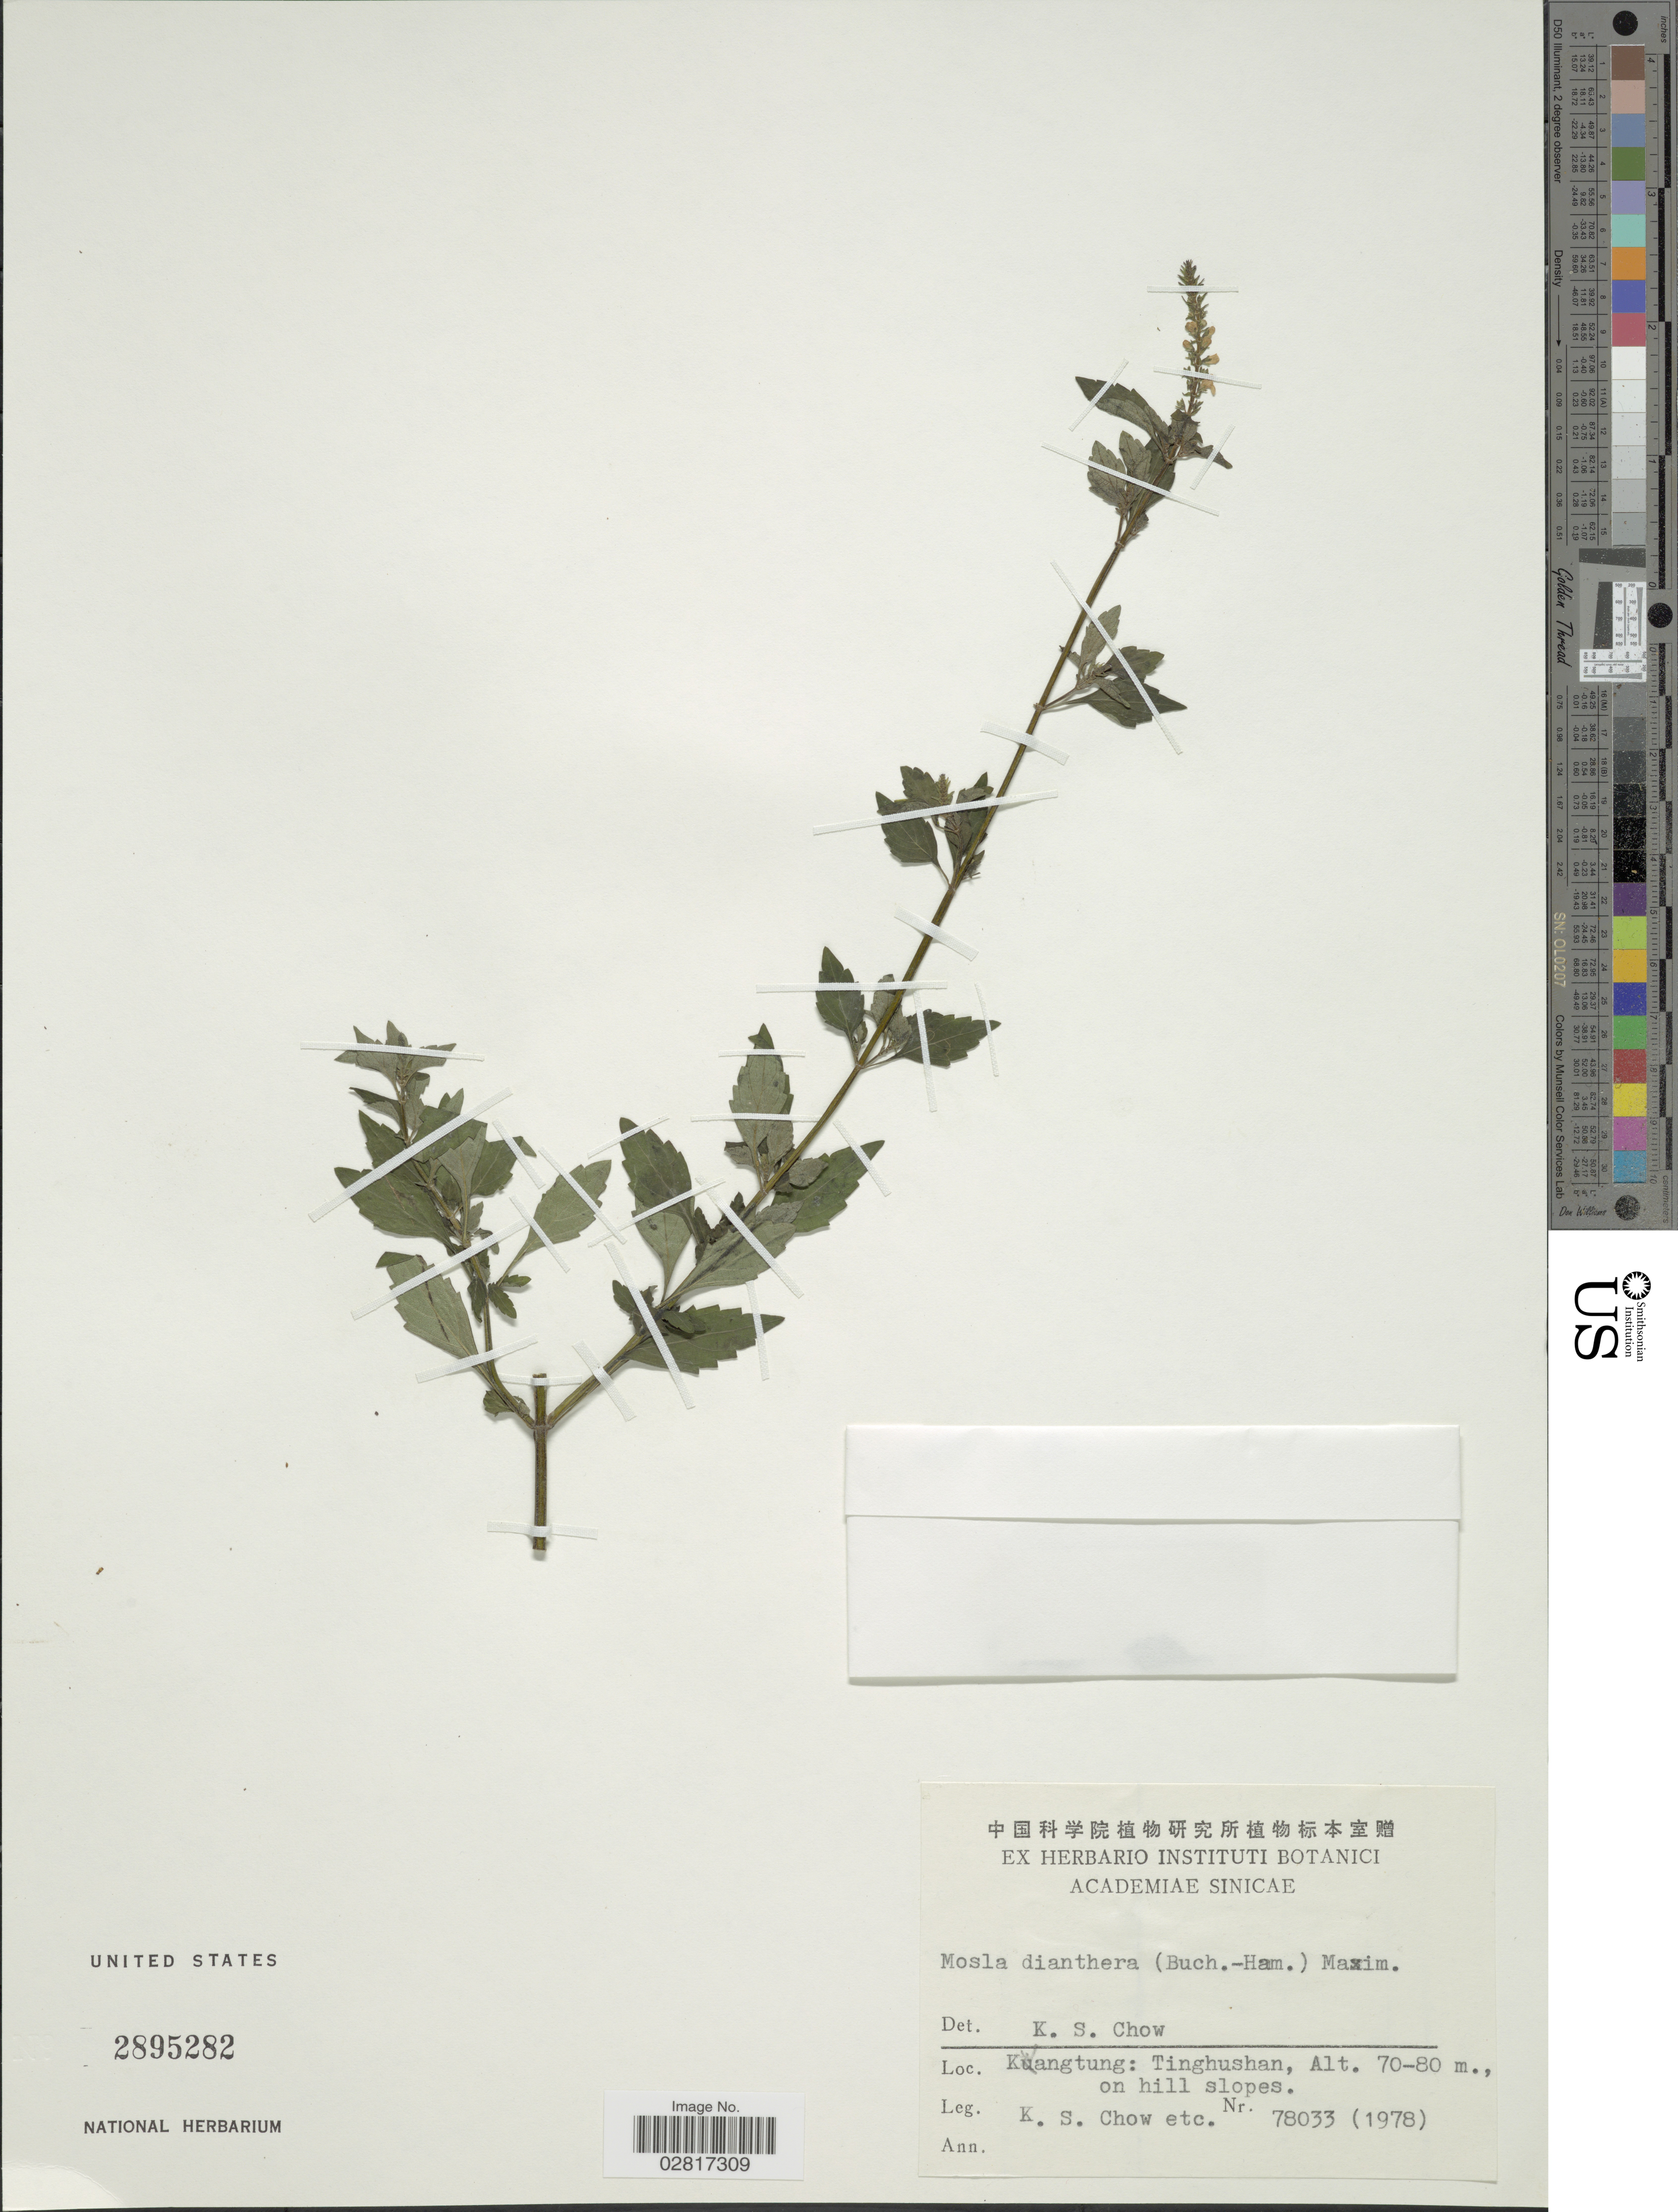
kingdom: Plantae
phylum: Tracheophyta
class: Magnoliopsida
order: Lamiales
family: Lamiaceae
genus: Mosla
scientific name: Mosla dianthera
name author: (Roxb.) Maxim.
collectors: K. S. Chow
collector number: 78033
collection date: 1978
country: China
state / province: Guangdong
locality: Kwangtung: Tingushan, on hill slopes.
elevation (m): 70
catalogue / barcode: US 2895282